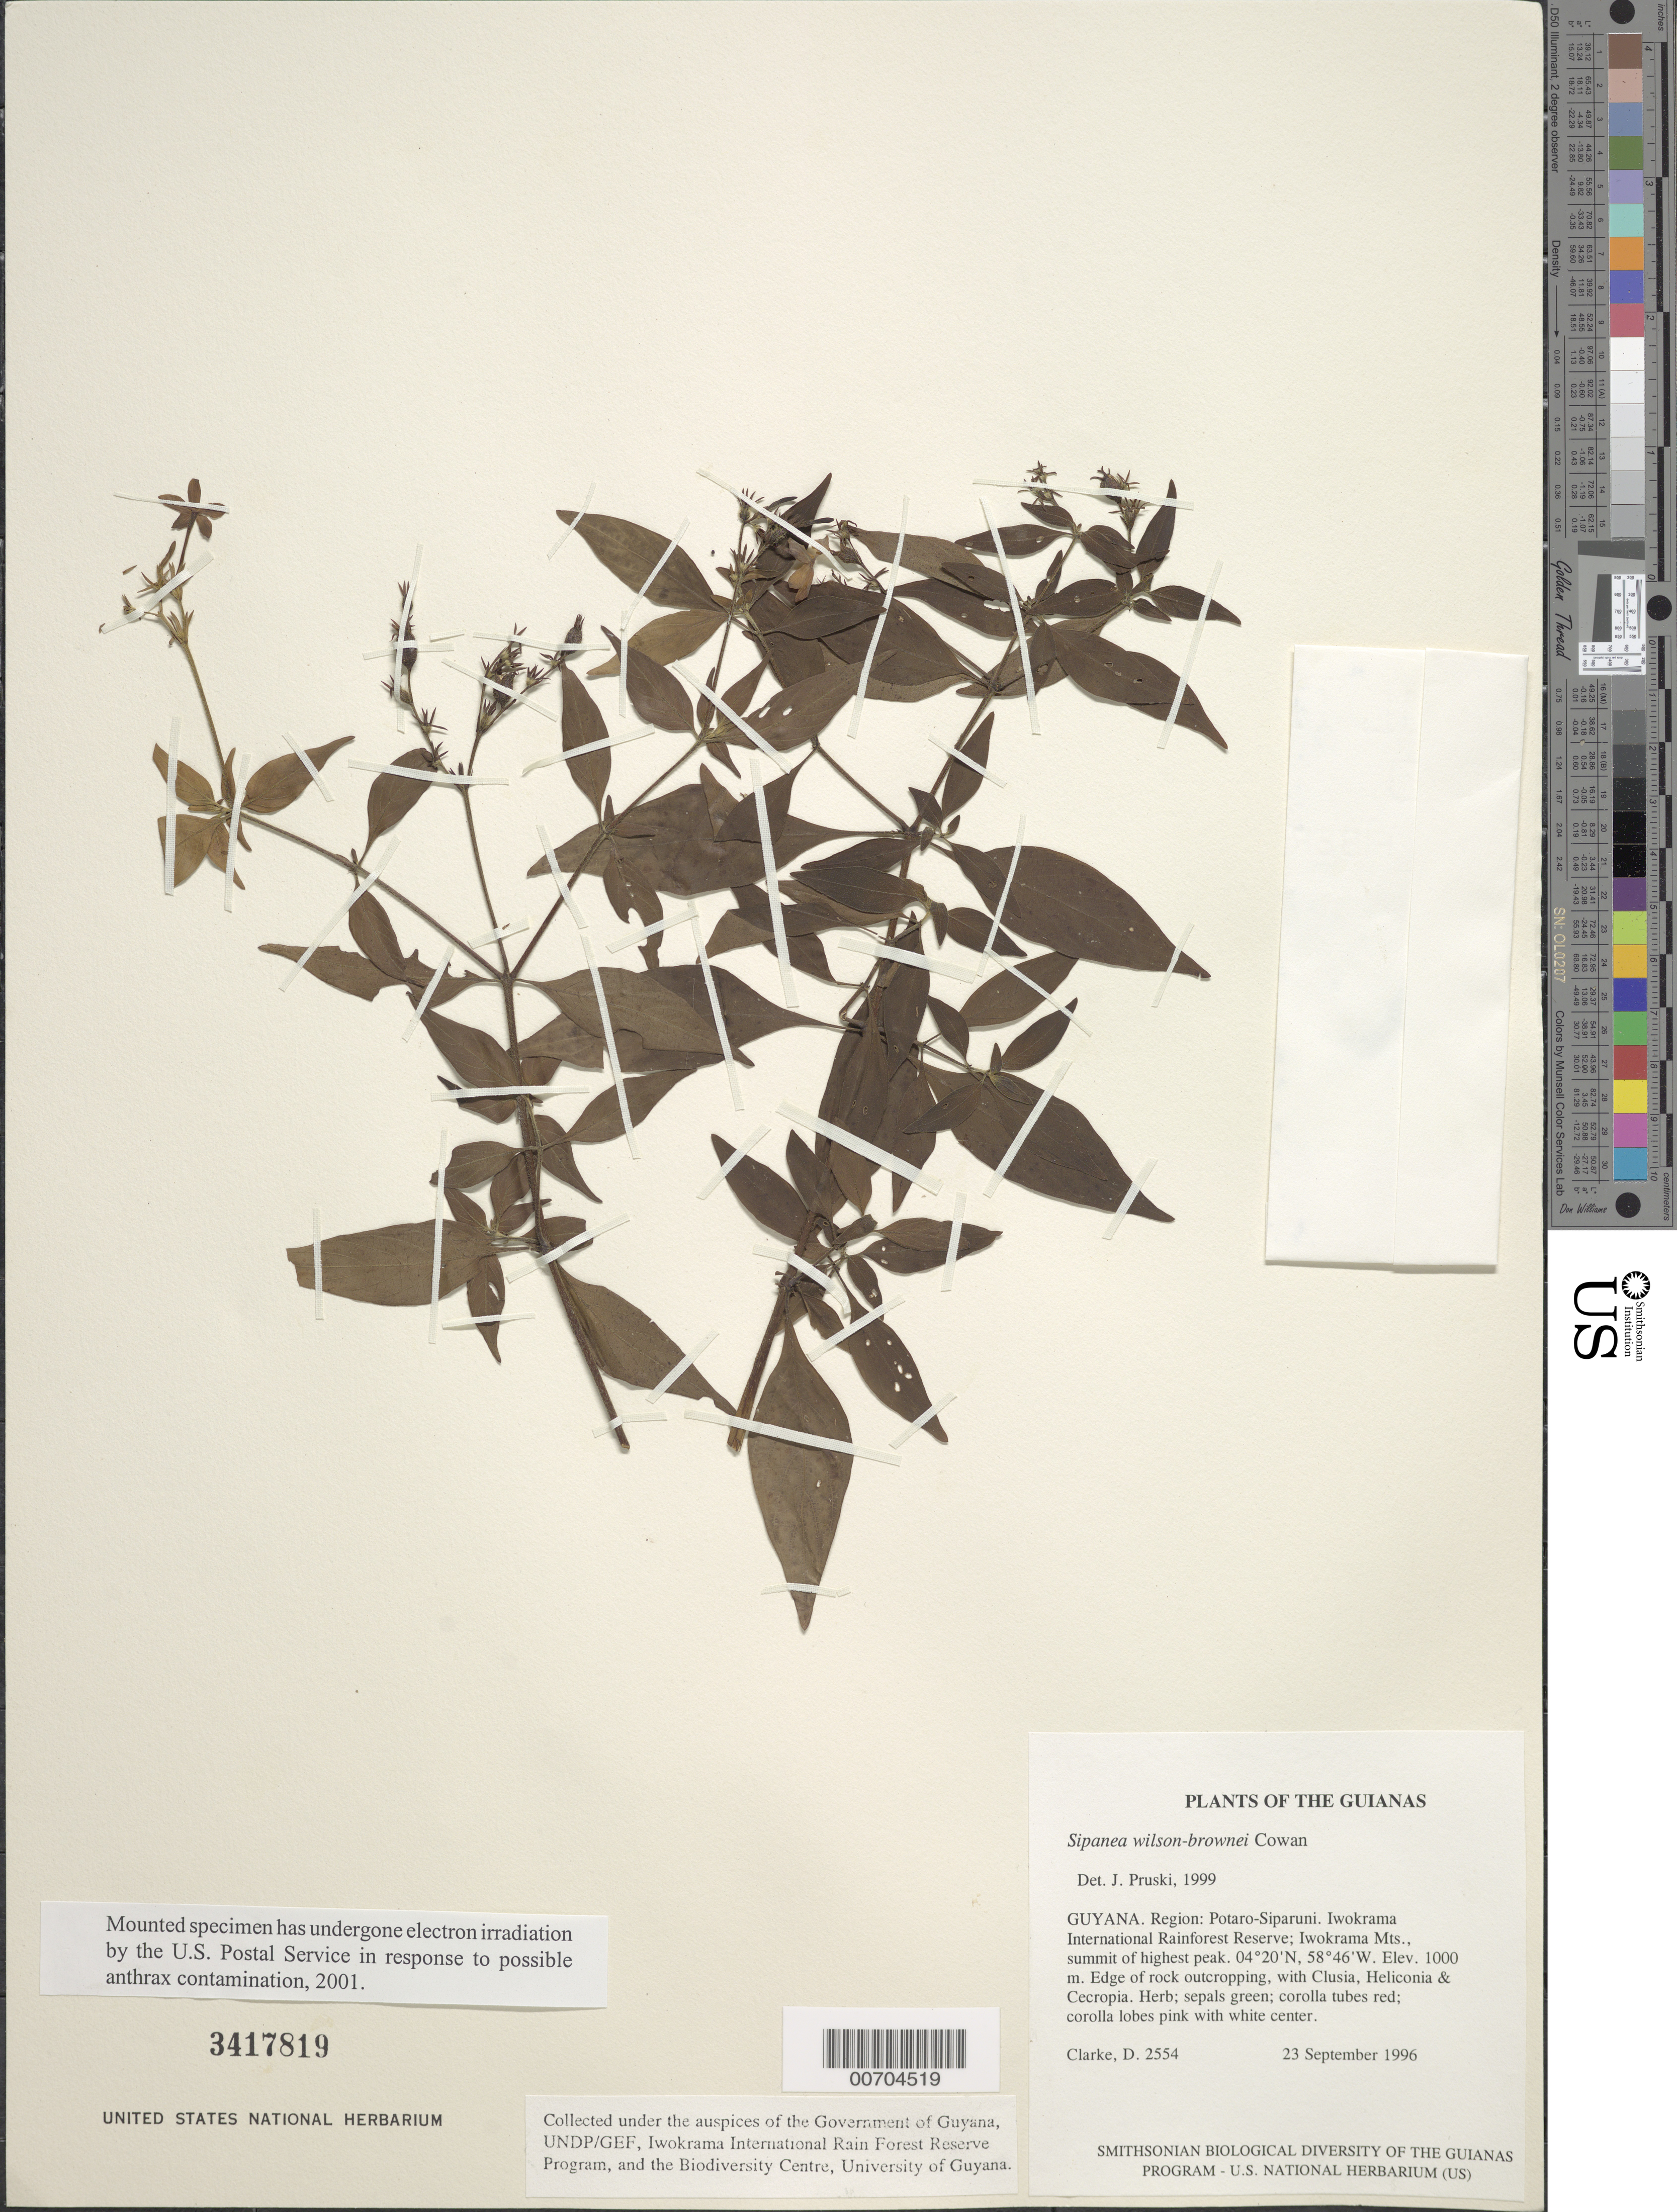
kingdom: Plantae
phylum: Tracheophyta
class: Magnoliopsida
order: Gentianales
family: Rubiaceae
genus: Sipanea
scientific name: Sipanea wilson-brownei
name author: R.S. Cowan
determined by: Taylor, Charlotte M.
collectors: H. D. Clarke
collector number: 2554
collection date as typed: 23 September 1996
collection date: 1996-09-23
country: Guyana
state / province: Potaro-Siparuni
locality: Iwokrama International Rainforest Reserve; Iwokrama Mts., summit of highest peak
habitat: Edge of rock outcropping, with Clusia, Heliconia & Cecropia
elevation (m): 1000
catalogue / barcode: US 3417819